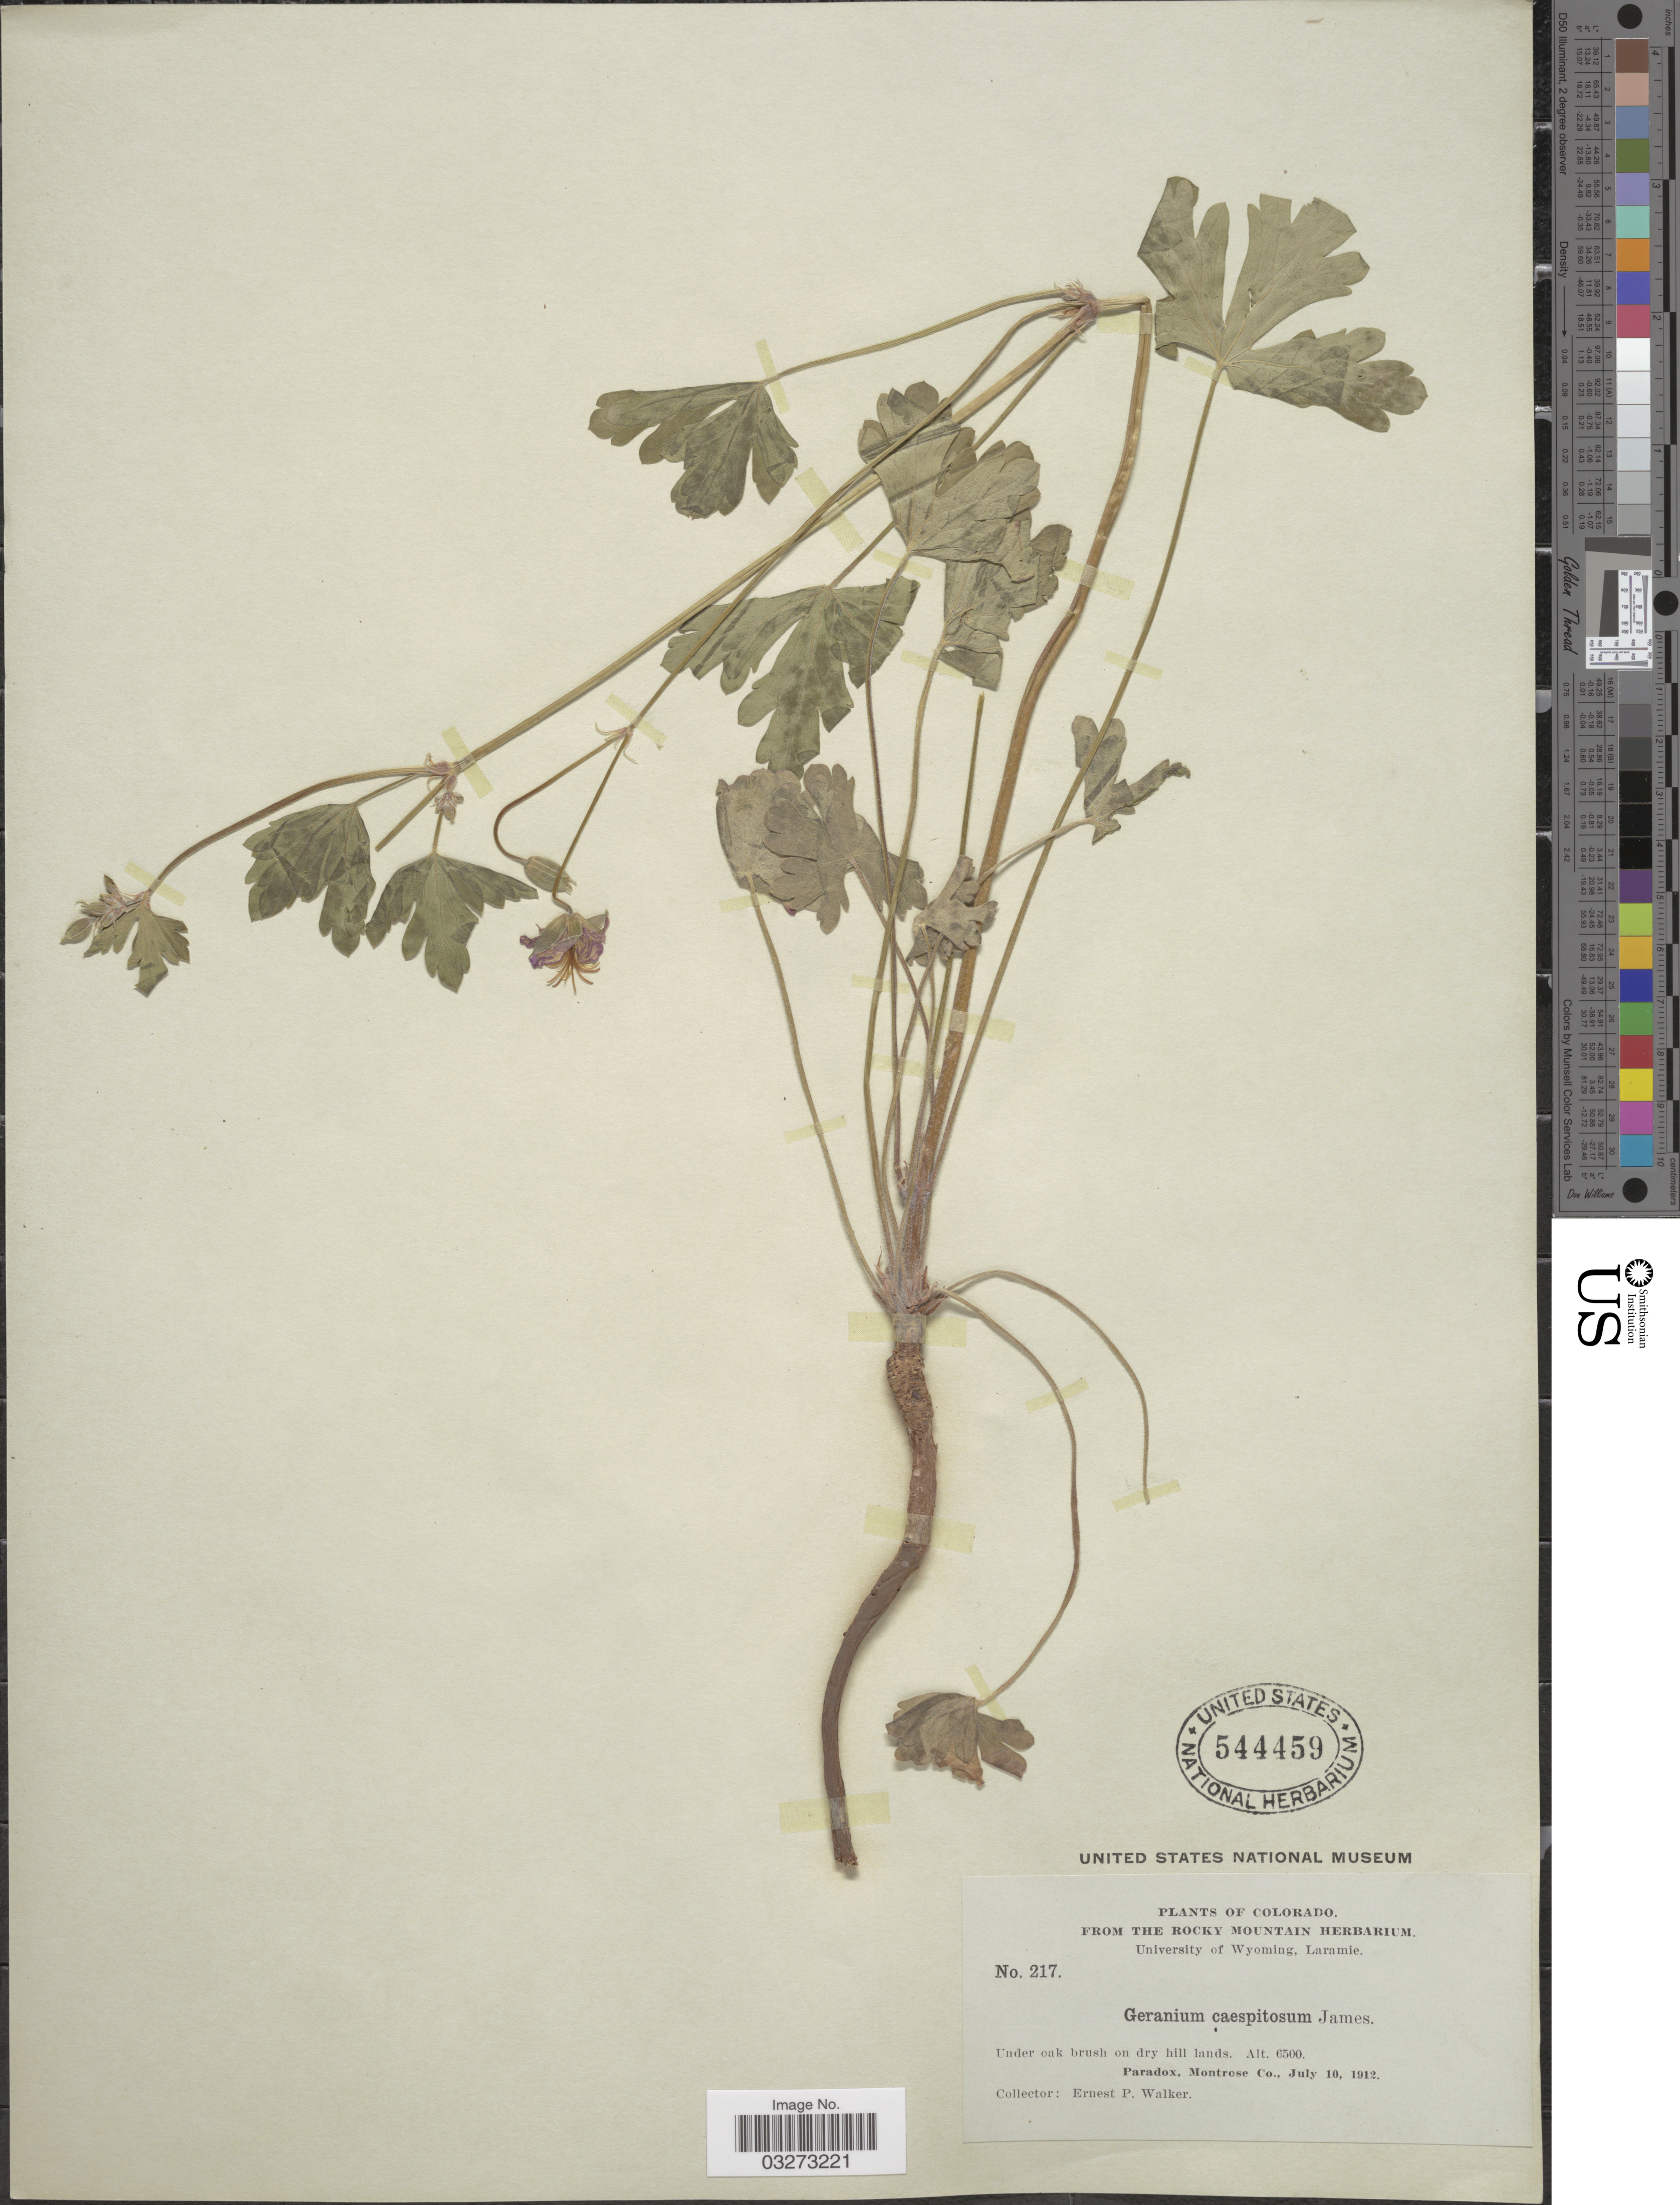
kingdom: Plantae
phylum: Tracheophyta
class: Magnoliopsida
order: Geraniales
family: Geraniaceae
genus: Geranium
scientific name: Geranium caespitosum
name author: E. James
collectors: E. P. Walker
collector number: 217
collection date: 1912-07-10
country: United States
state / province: Colorado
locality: Paradox, Montrose Co.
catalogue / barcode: US 544459